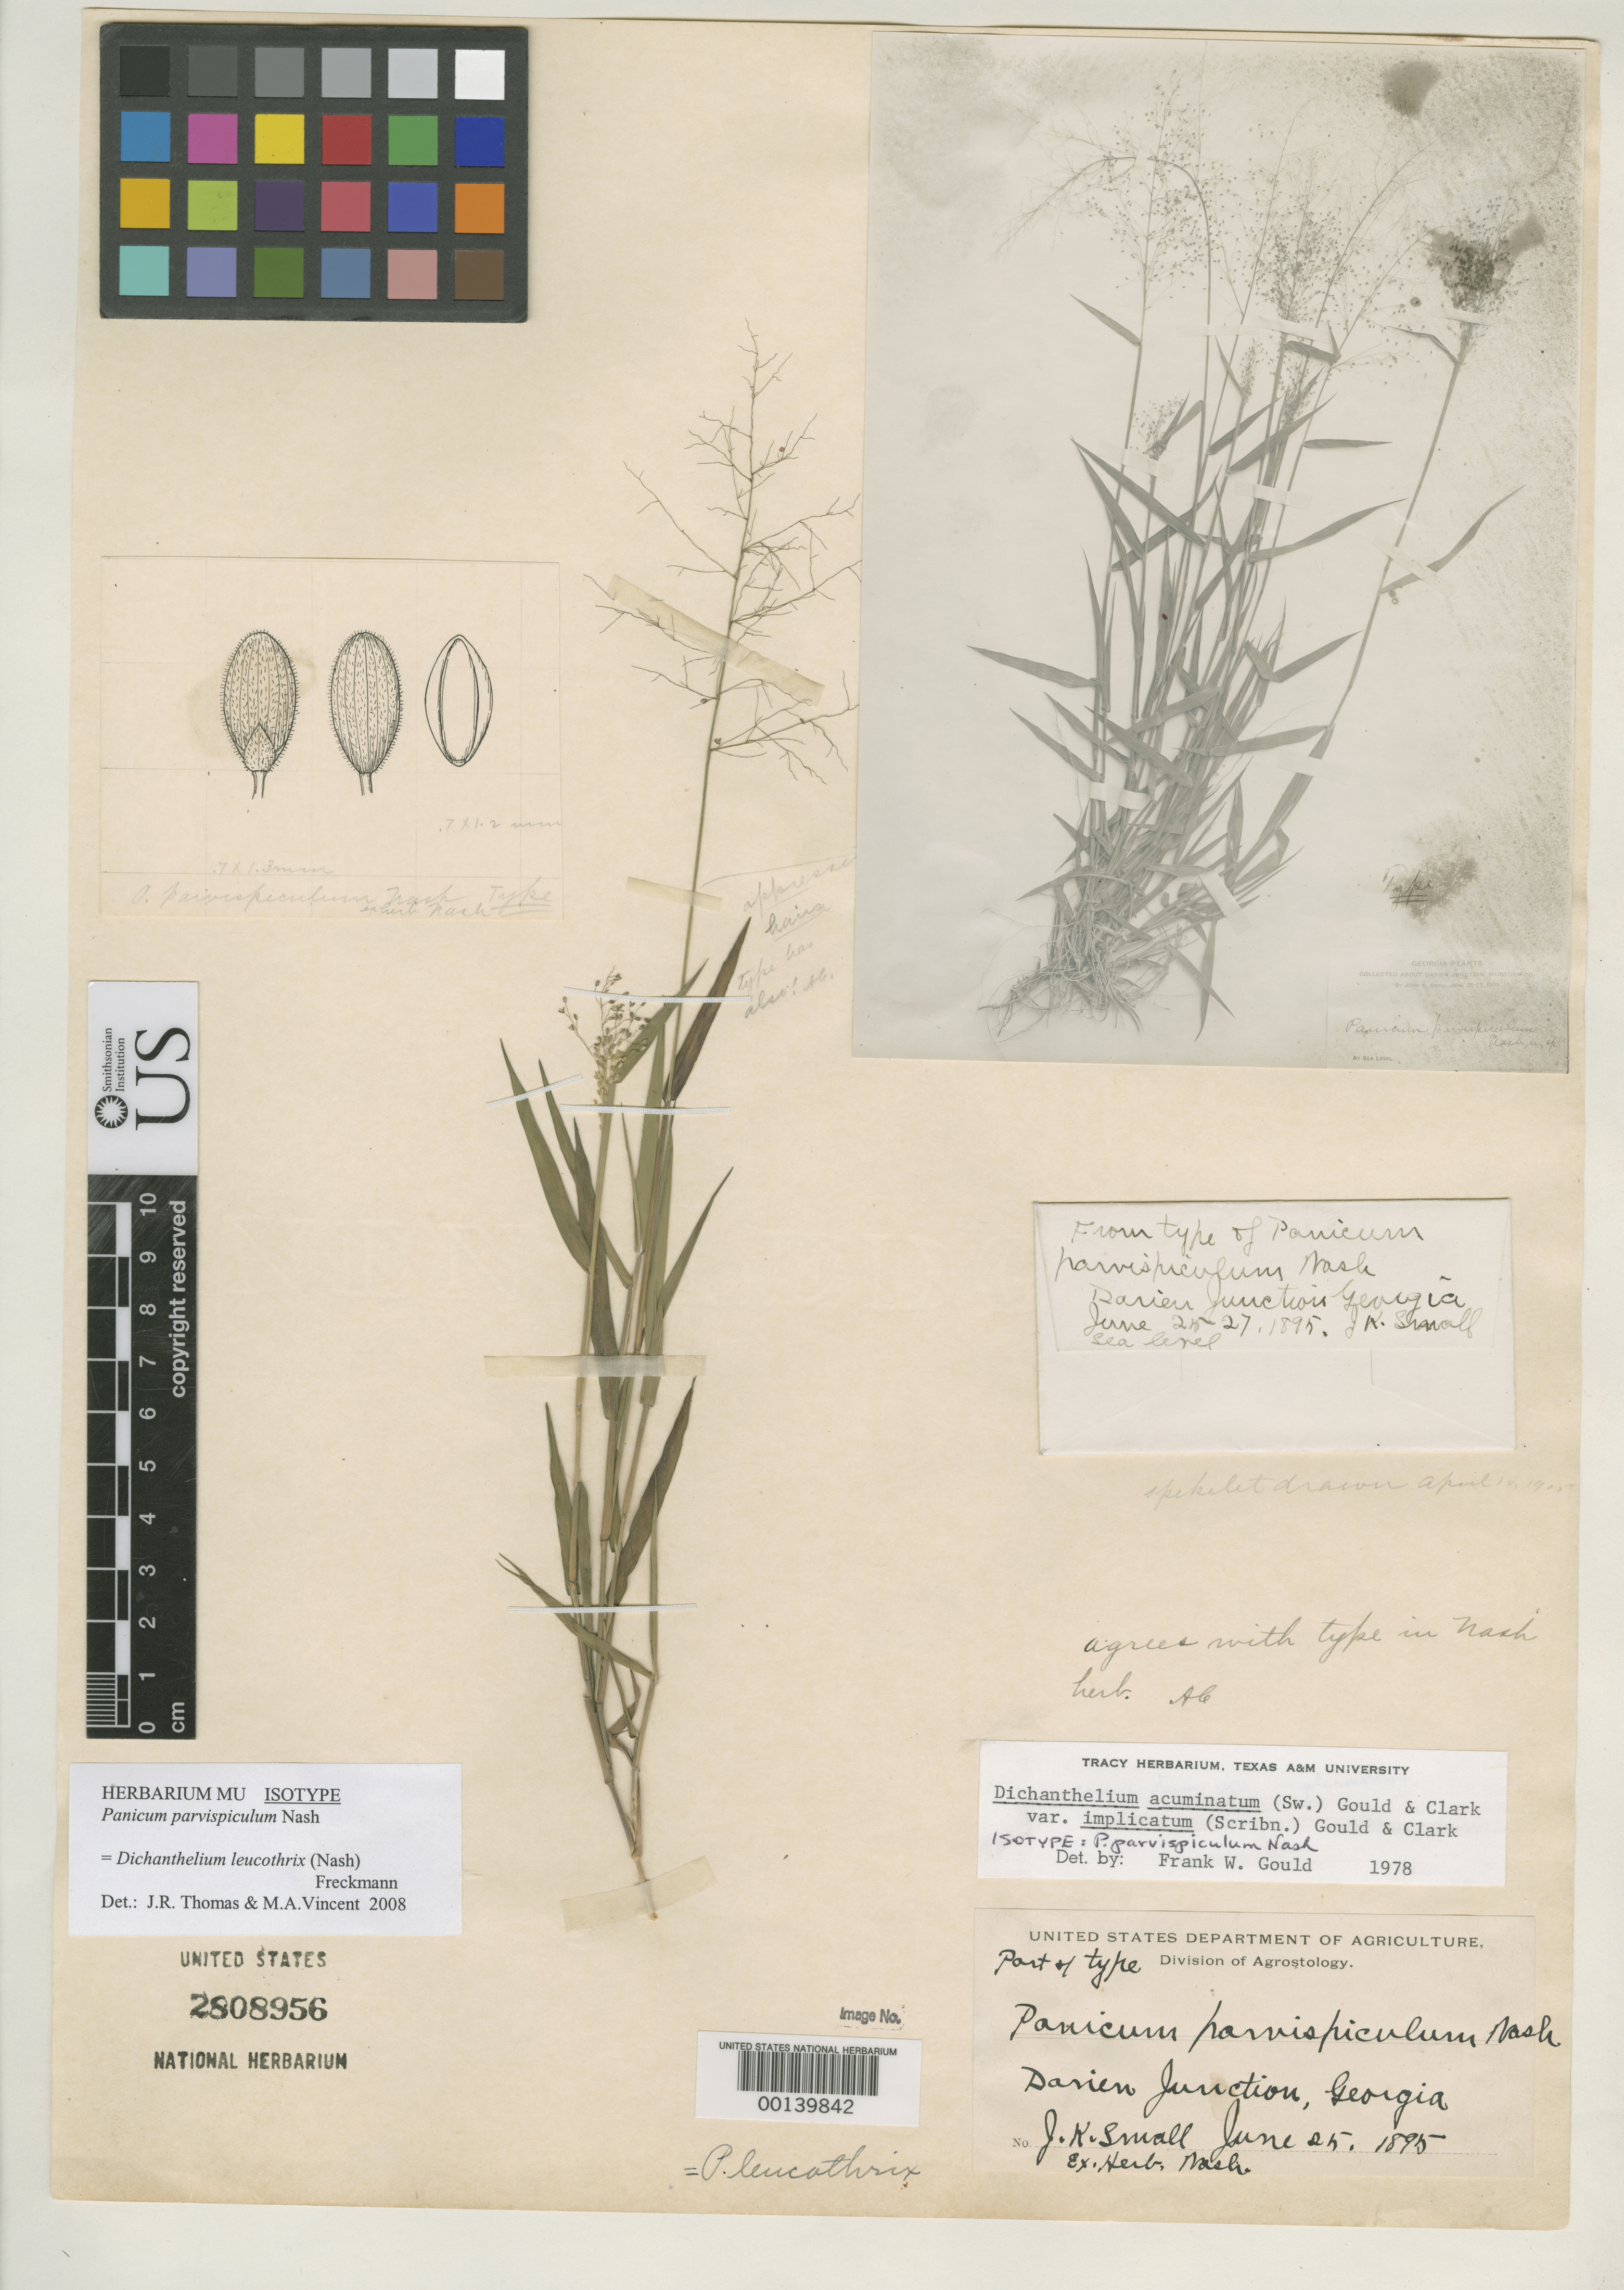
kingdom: Plantae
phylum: Tracheophyta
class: Liliopsida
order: Poales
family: Poaceae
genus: Panicum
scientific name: Panicum parvispiculum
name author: Nash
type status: Isotype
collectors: J. K. Small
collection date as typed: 25 Jun 1895 to 27 Jun 1895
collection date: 1895-06-25/1895-06-27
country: United States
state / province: Georgia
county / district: Mcintosh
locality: Darien Junction.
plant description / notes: Photograph and fragmentary material of type specimen ex herb. Nash.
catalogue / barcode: US 2808956